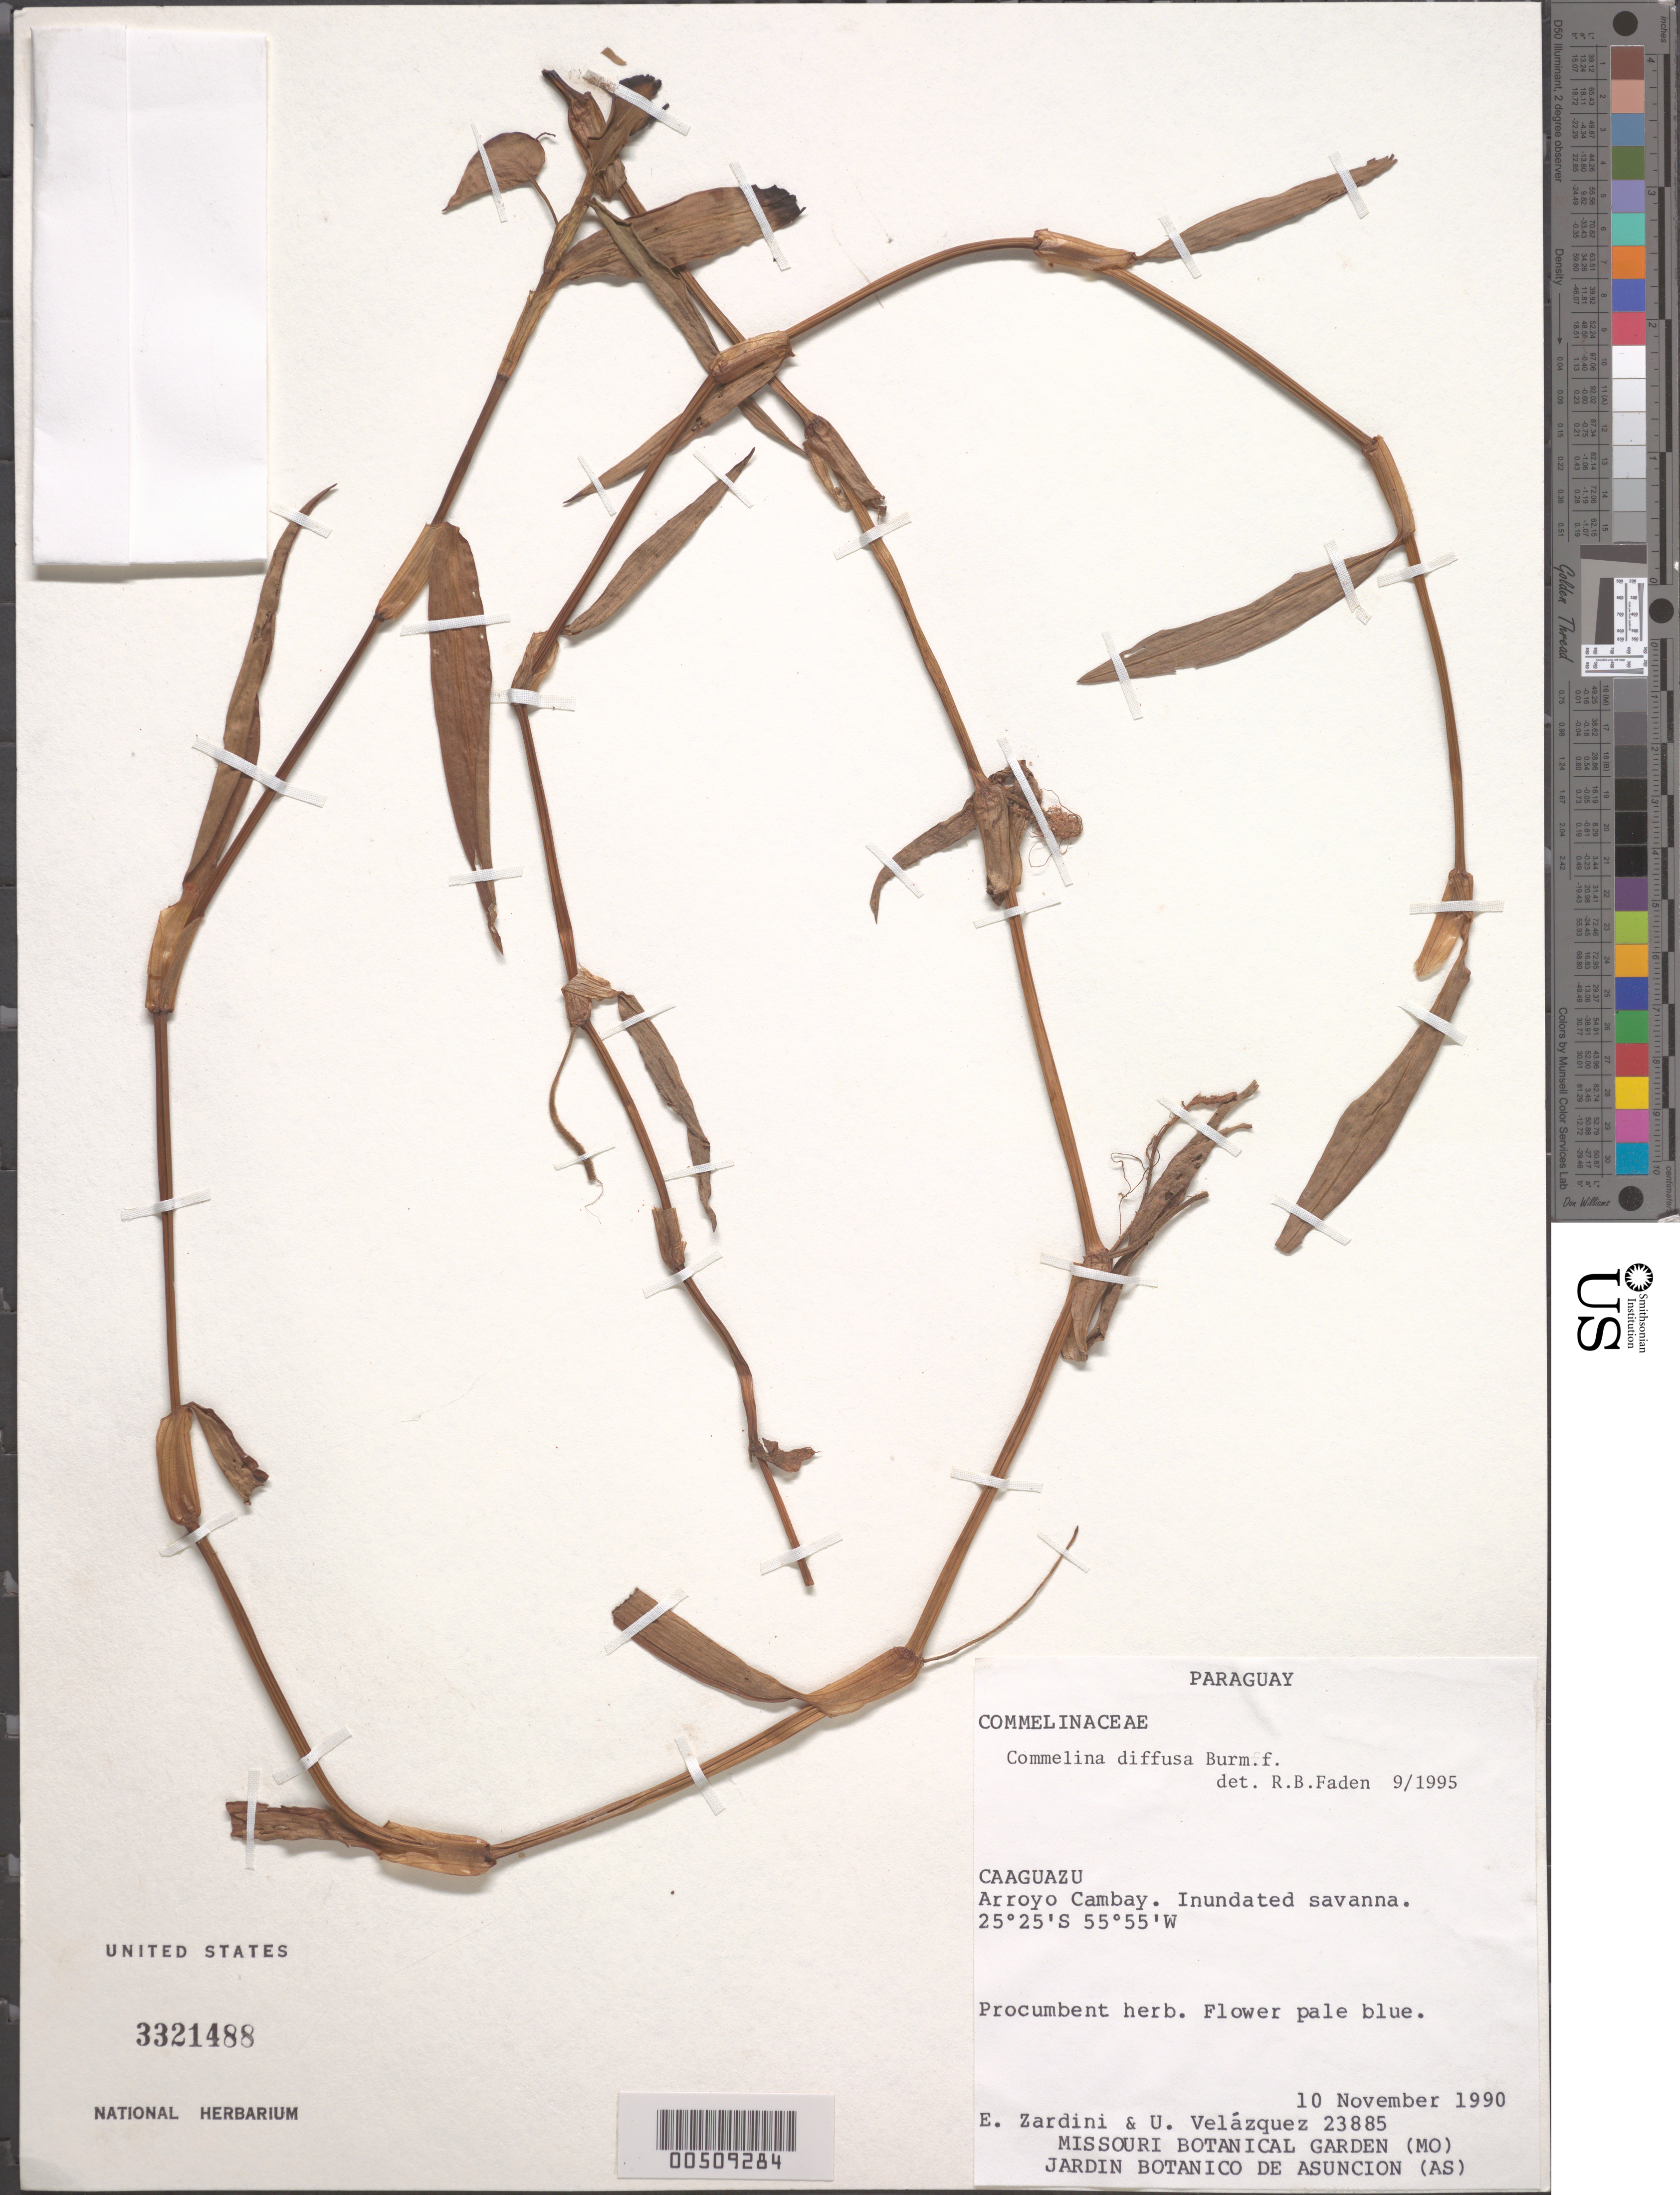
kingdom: Plantae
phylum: Tracheophyta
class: Liliopsida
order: Commelinales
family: Commelinaceae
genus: Commelina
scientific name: Commelina diffusa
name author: Burm. f.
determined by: Faden, Robert B., (US), Smithsonian Institution - National Museum of Natural History (UNITED STATES)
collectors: E. M. Zardini & U. Velazquez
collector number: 23885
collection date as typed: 10 Nov 1990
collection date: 1990-11-10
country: Paraguay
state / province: Caaguazú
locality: Arroyo cambay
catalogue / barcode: US 3321488